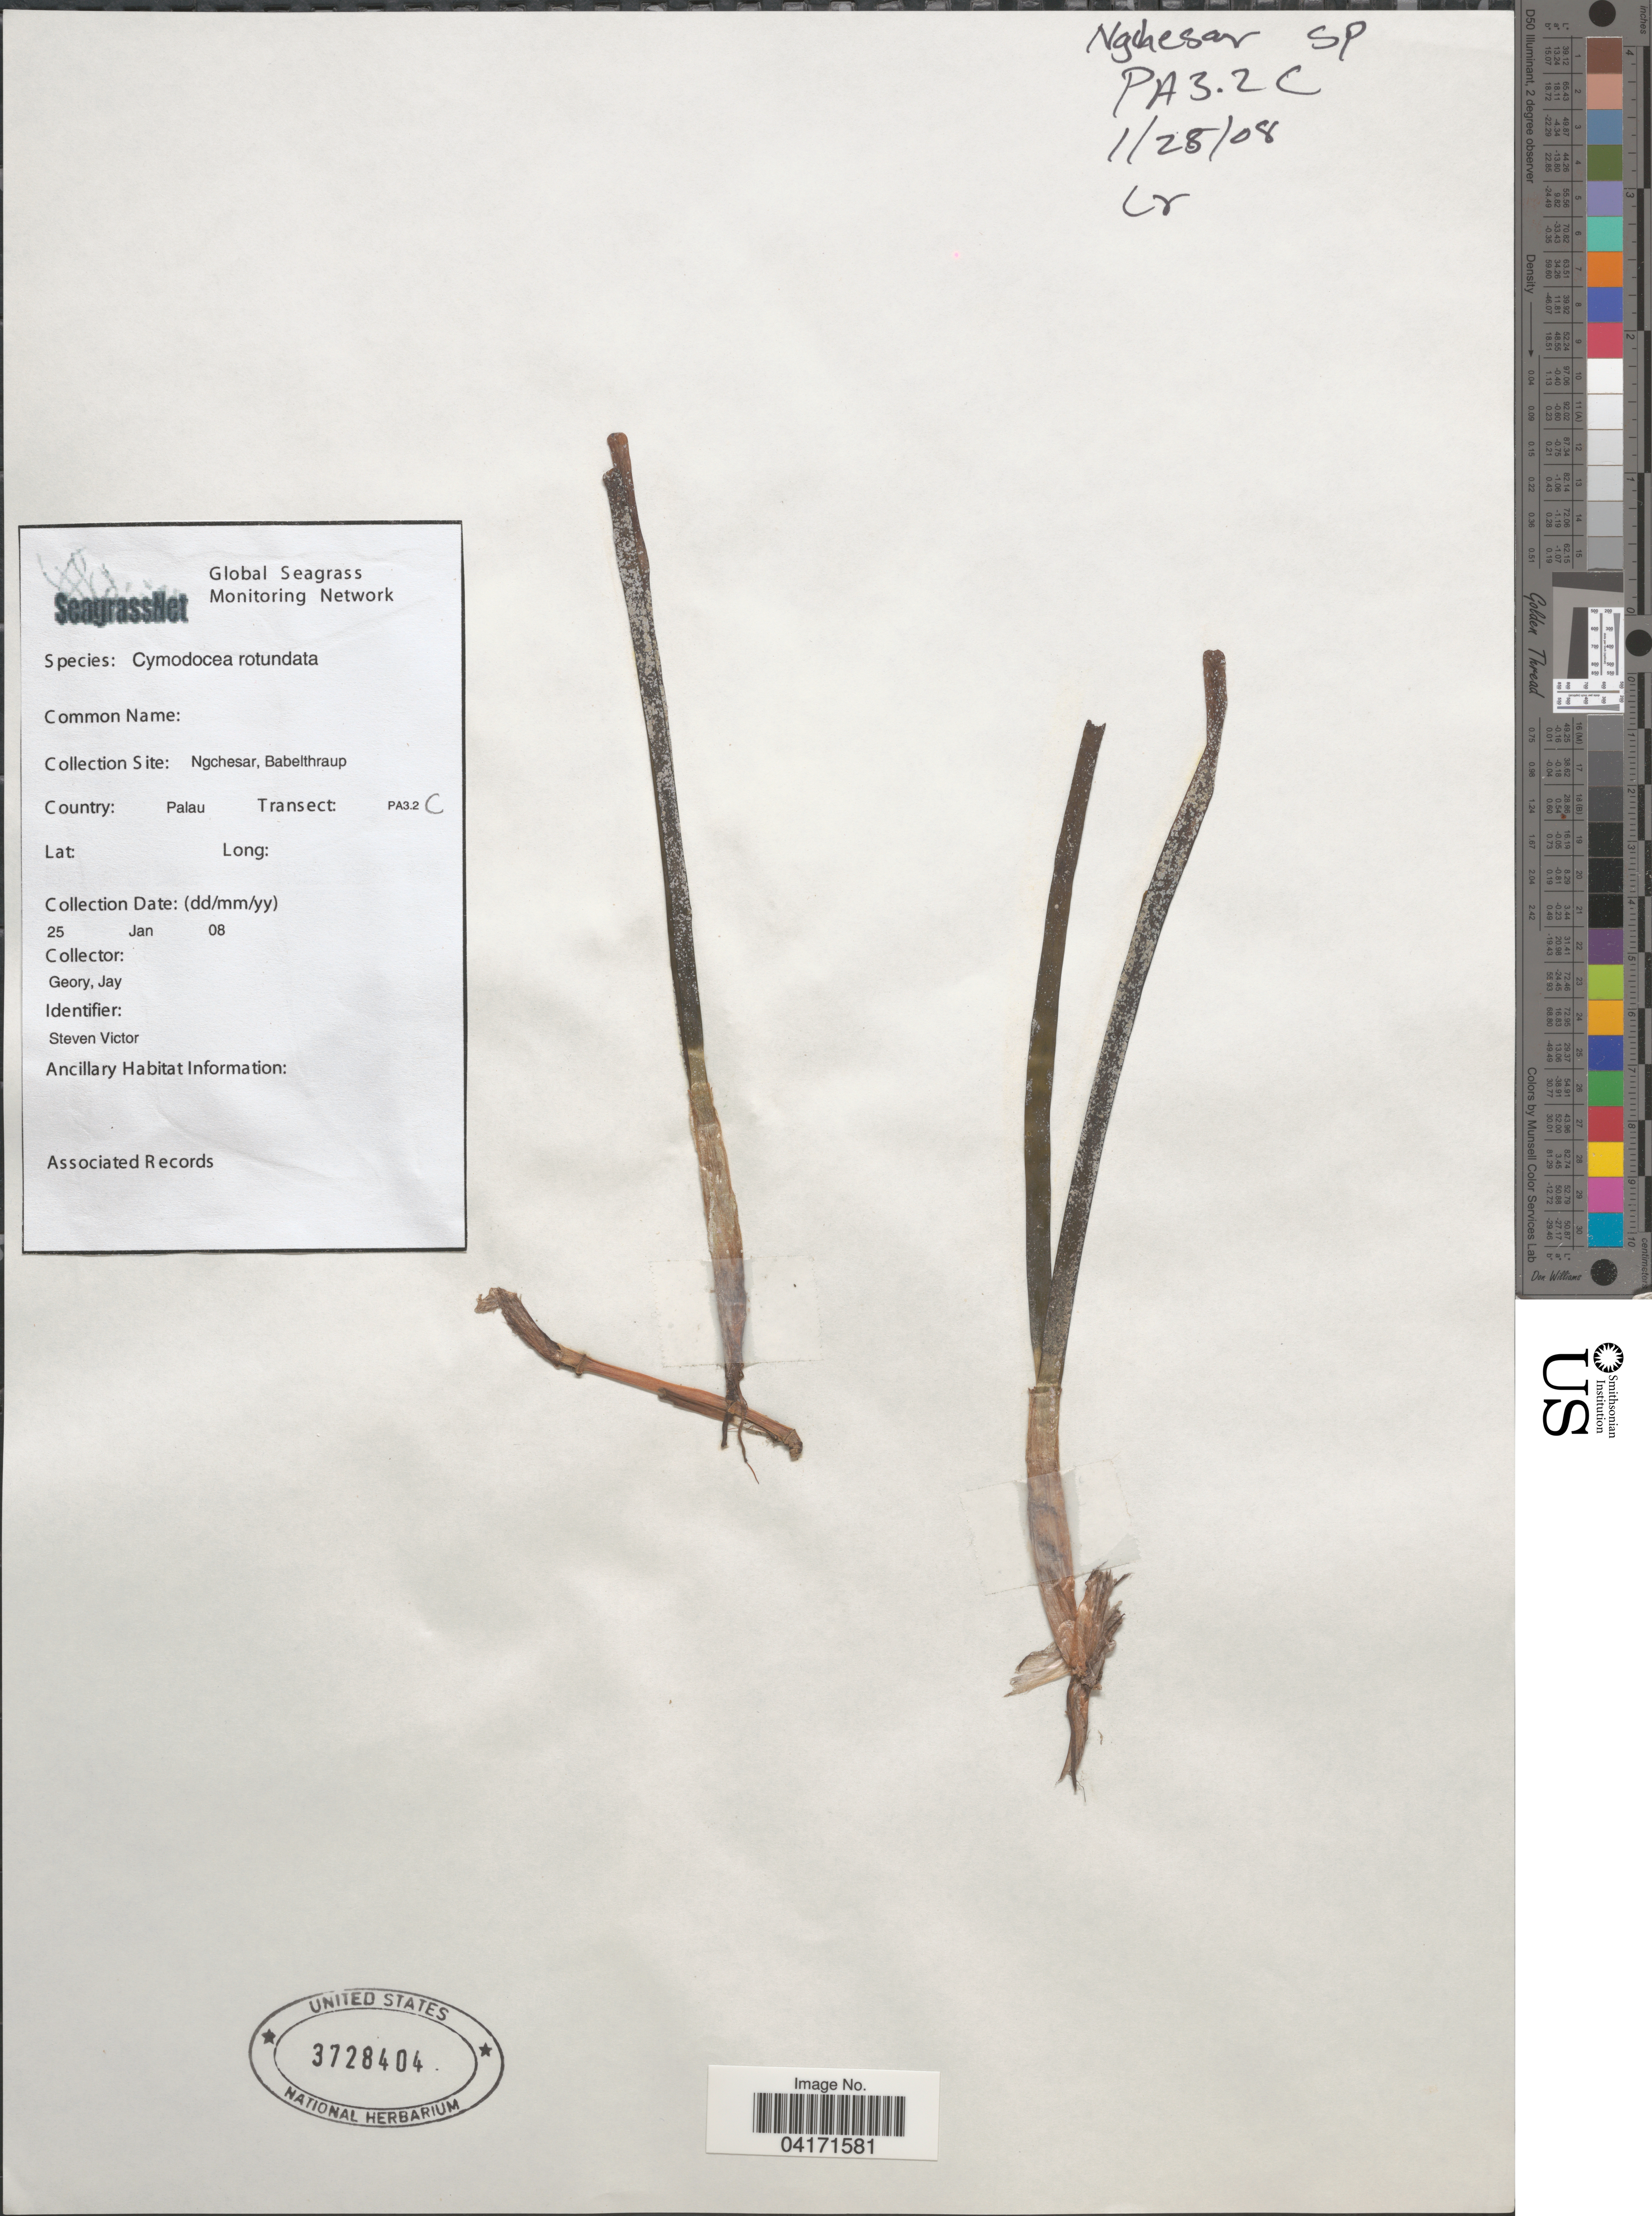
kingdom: Plantae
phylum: Tracheophyta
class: Liliopsida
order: Alismatales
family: Cymodoceaceae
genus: Cymodocea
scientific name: Cymodocea rotundata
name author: Asch. & Schweinf.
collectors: Geor & Jay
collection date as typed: Transcribed d/m/y: 25/1/8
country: Palau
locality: Ngchesar, Babelthraup. Palau. Transect: PA3.2 C.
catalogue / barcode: US 3728404